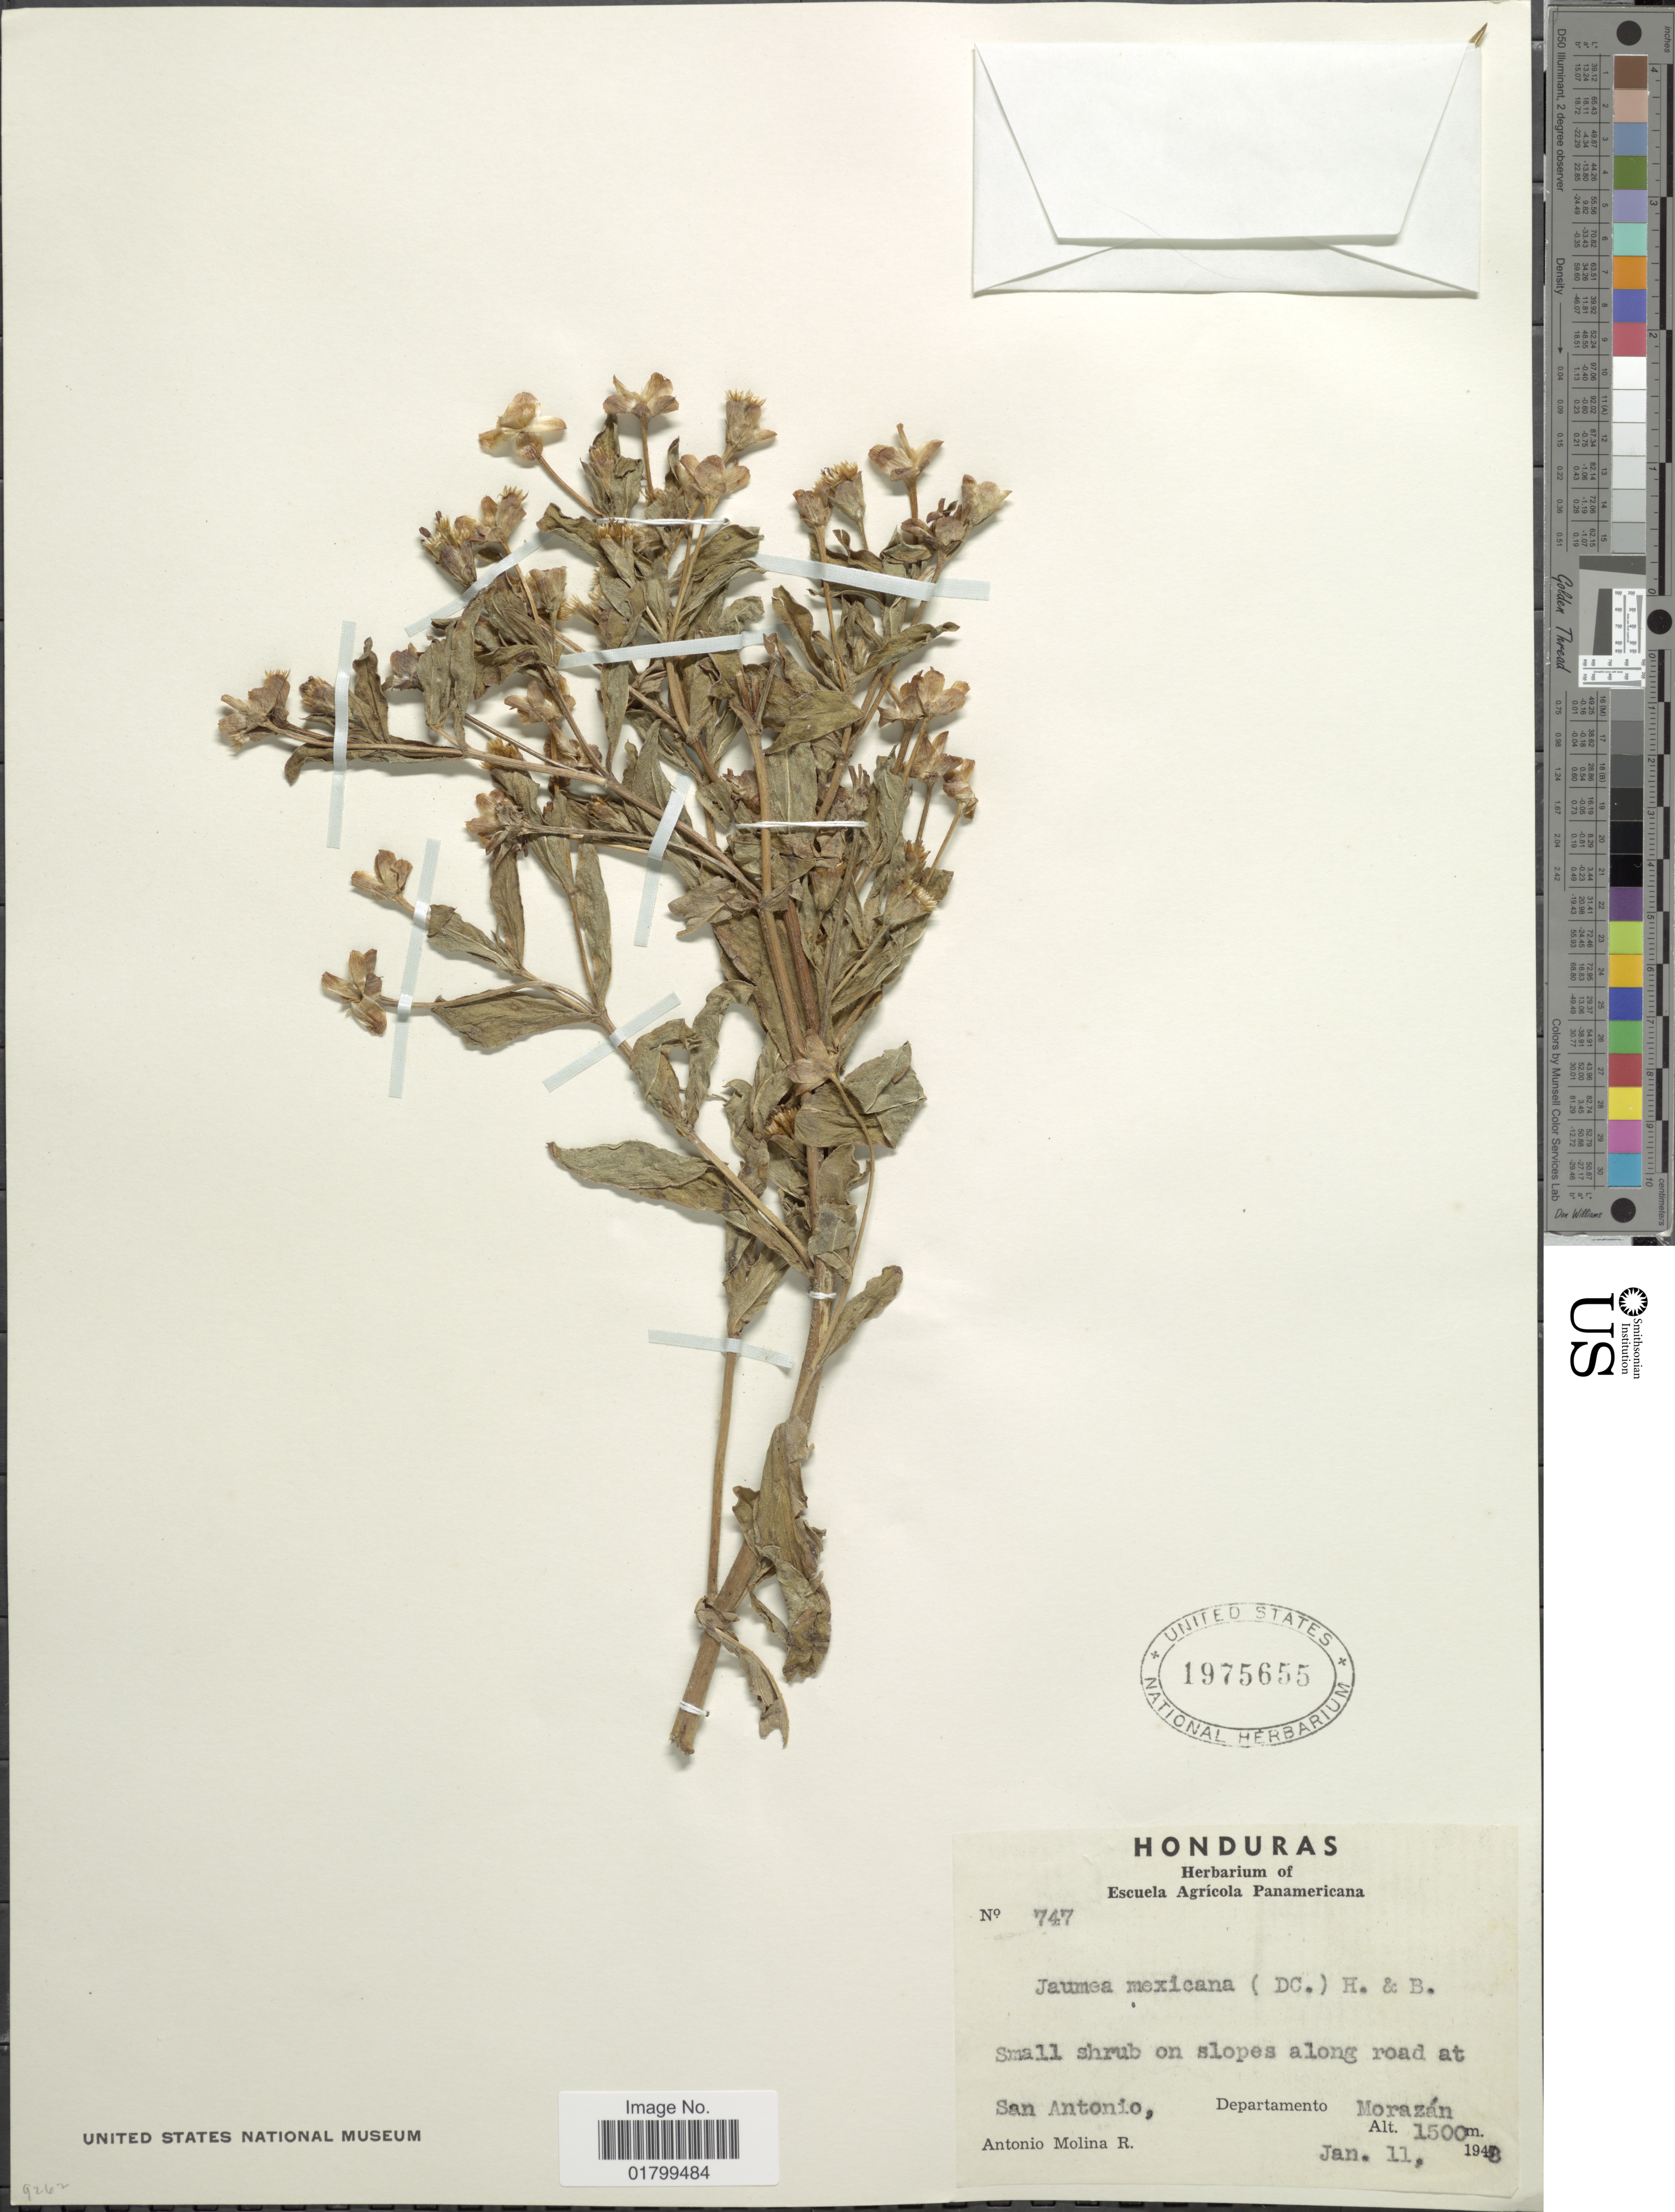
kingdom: Plantae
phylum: Tracheophyta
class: Magnoliopsida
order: Asterales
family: Asteraceae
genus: Espejoa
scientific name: Espejoa mexicana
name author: DC.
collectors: A. Molina R.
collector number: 747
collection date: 1948-01-11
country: Honduras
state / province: Fco. Morazán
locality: Small shrub on slopes along road at San Antonio, Department Morazan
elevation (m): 1500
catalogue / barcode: US 1975655